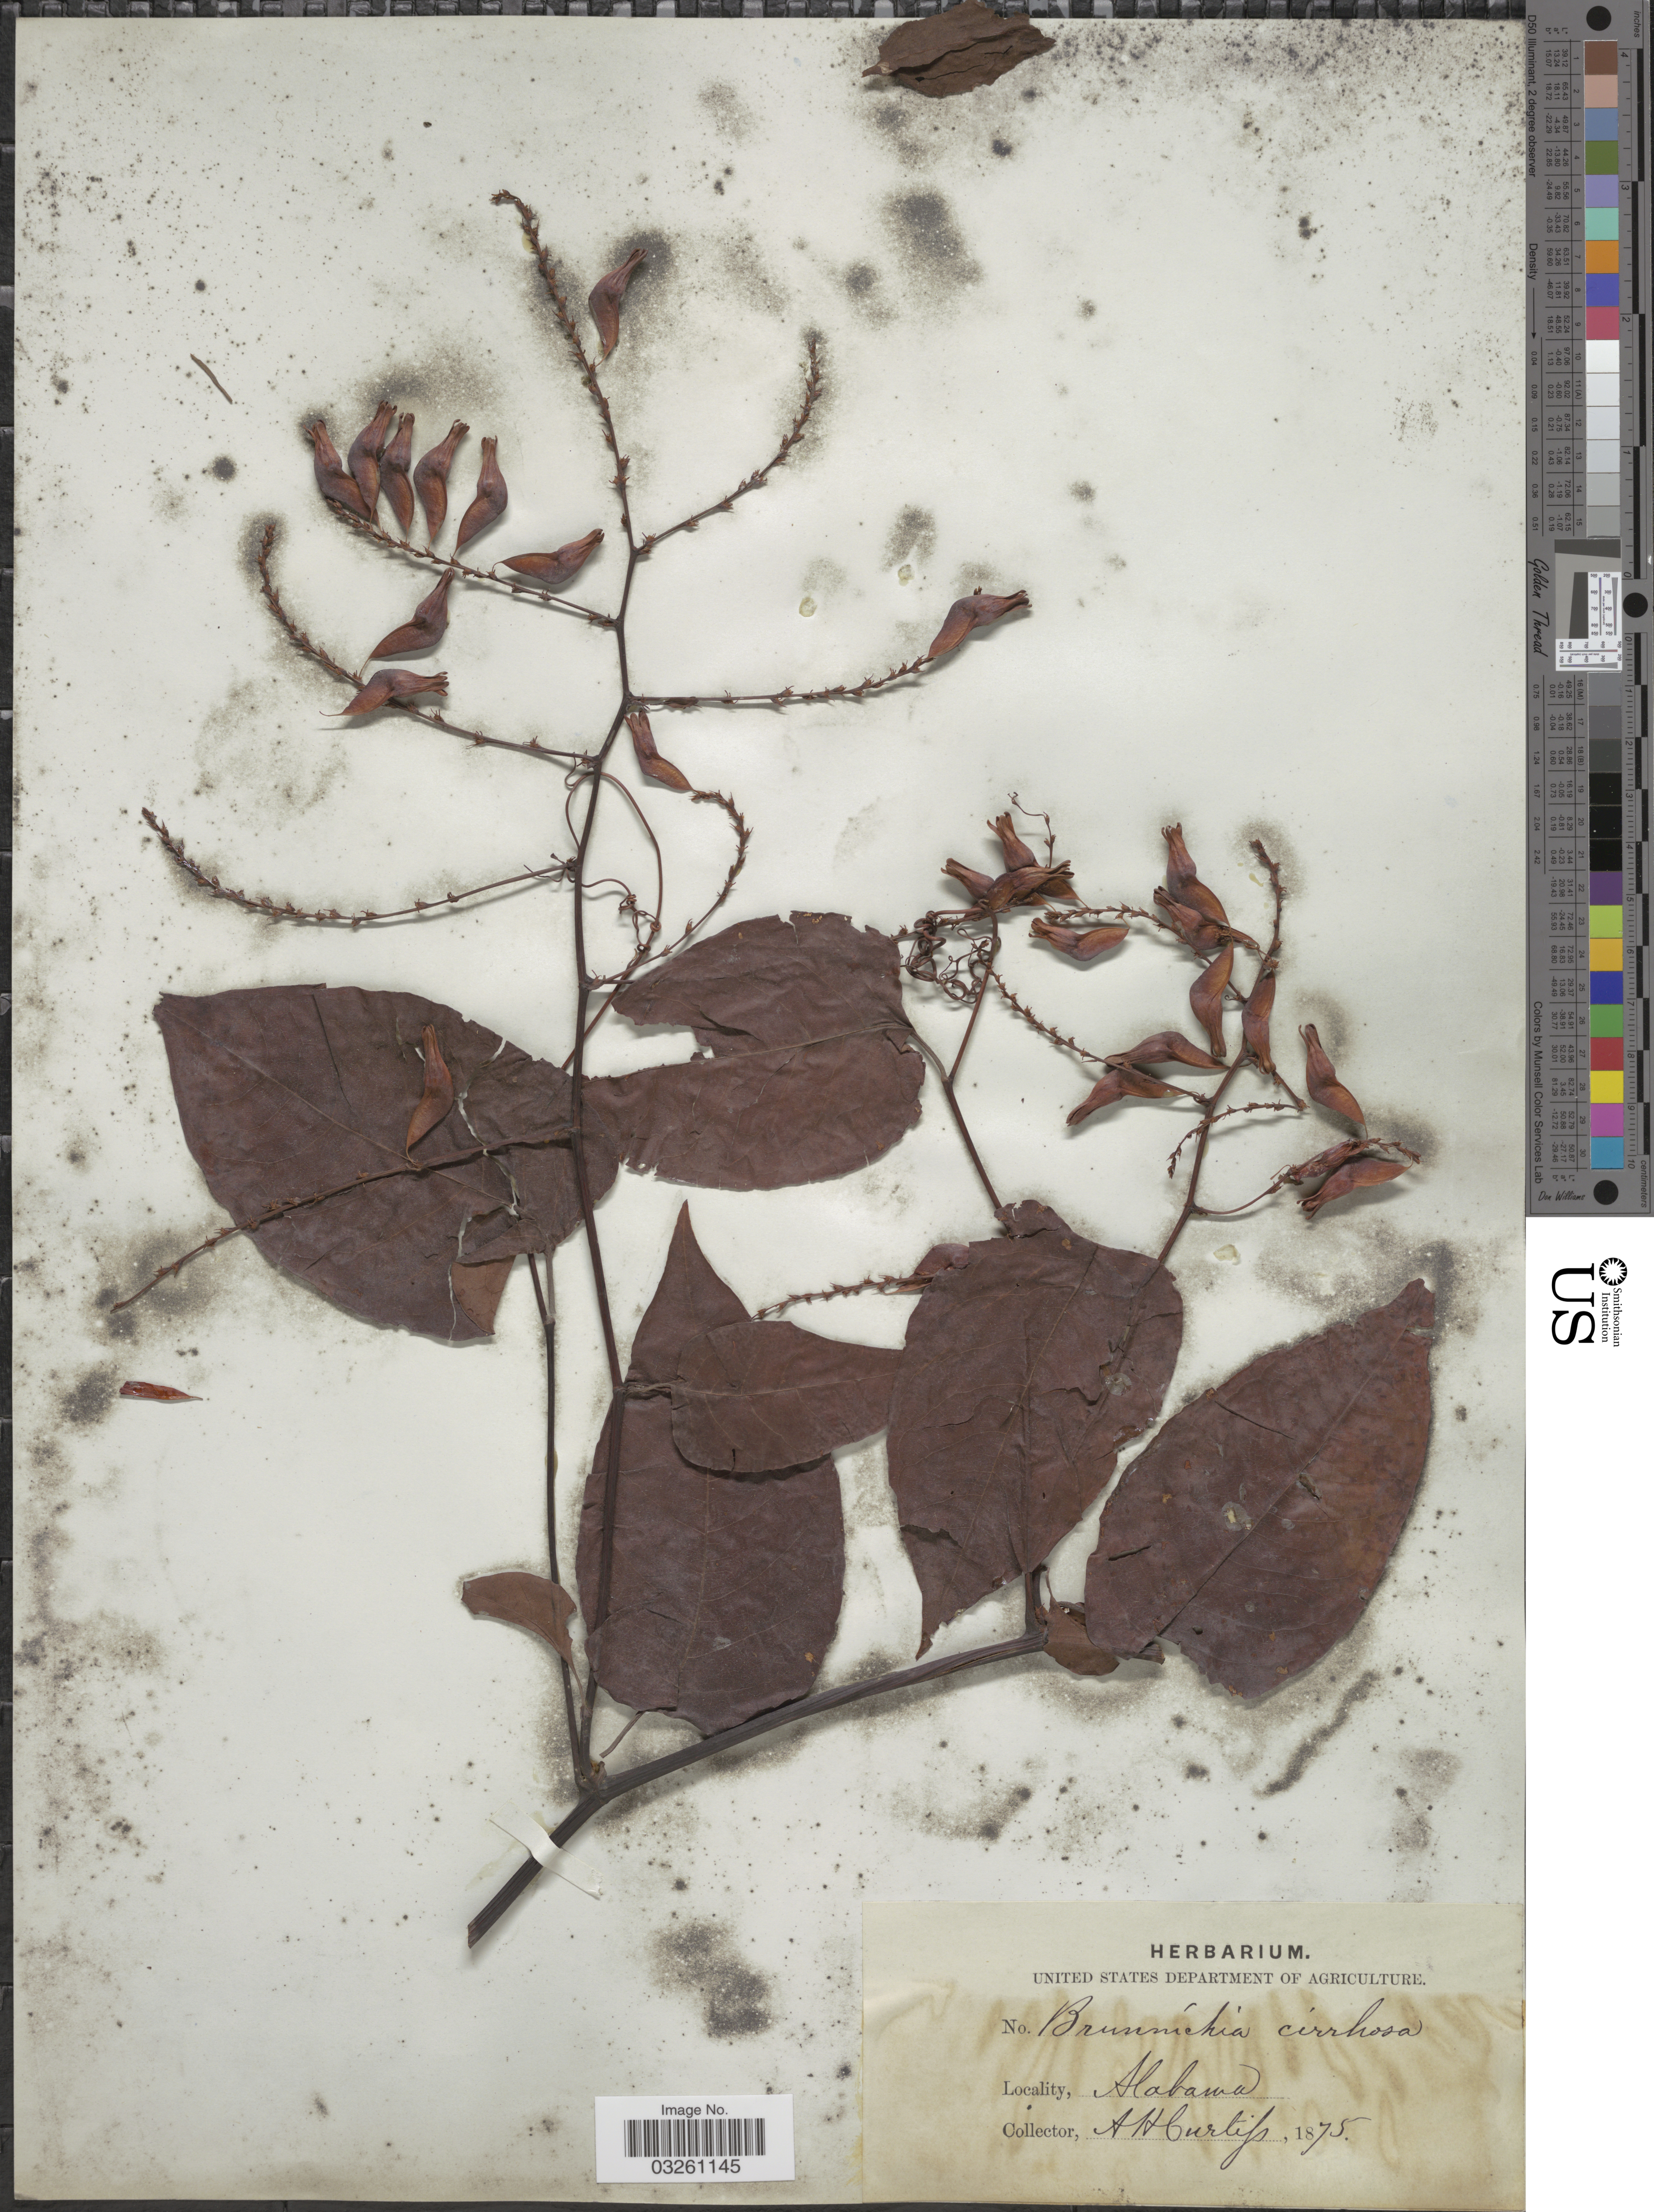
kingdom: Plantae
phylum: Tracheophyta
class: Magnoliopsida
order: Caryophyllales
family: Polygonaceae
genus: Brunnichia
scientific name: Brunnichia cirrhosa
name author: Gaertn.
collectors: A. H. Curtiss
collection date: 1875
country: United States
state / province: Alabama